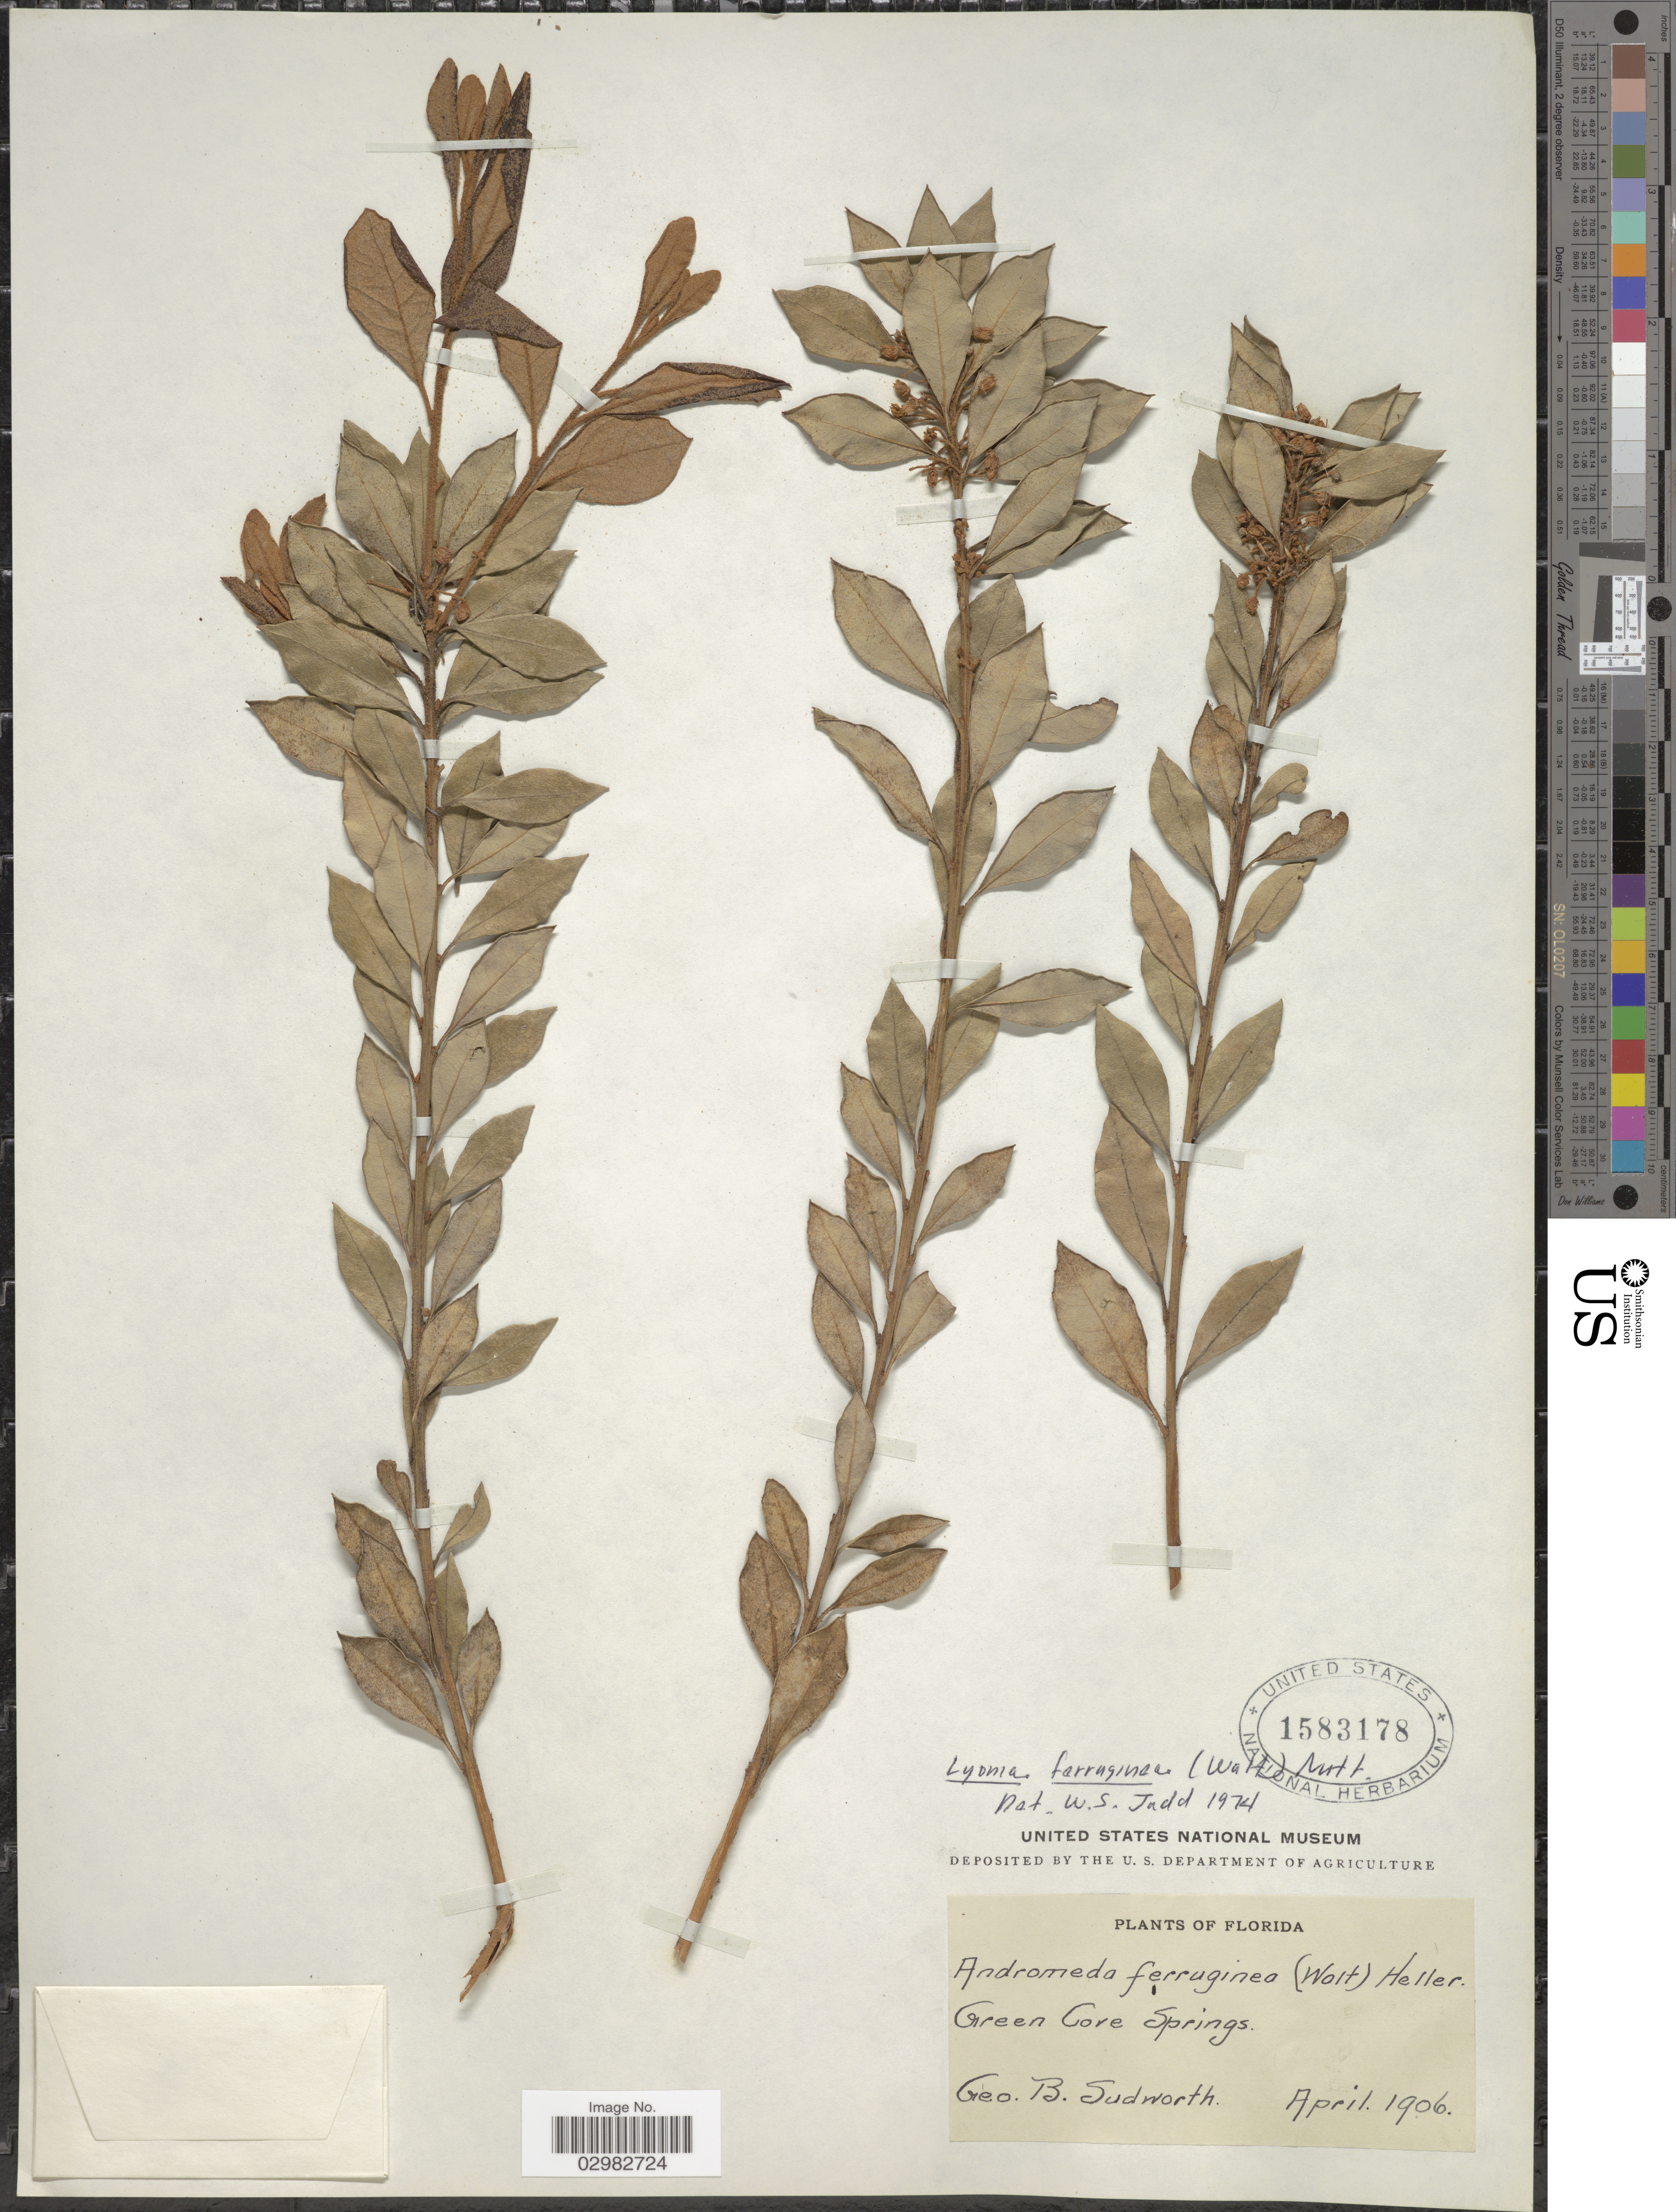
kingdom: Plantae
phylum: Tracheophyta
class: Magnoliopsida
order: Ericales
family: Ericaceae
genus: Lyonia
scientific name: Lyonia ferruginea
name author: (Walter) Nutt.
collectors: G. B. Sudworth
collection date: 1906-04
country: United States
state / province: Florida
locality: Green Cove Springs.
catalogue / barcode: US 1583178